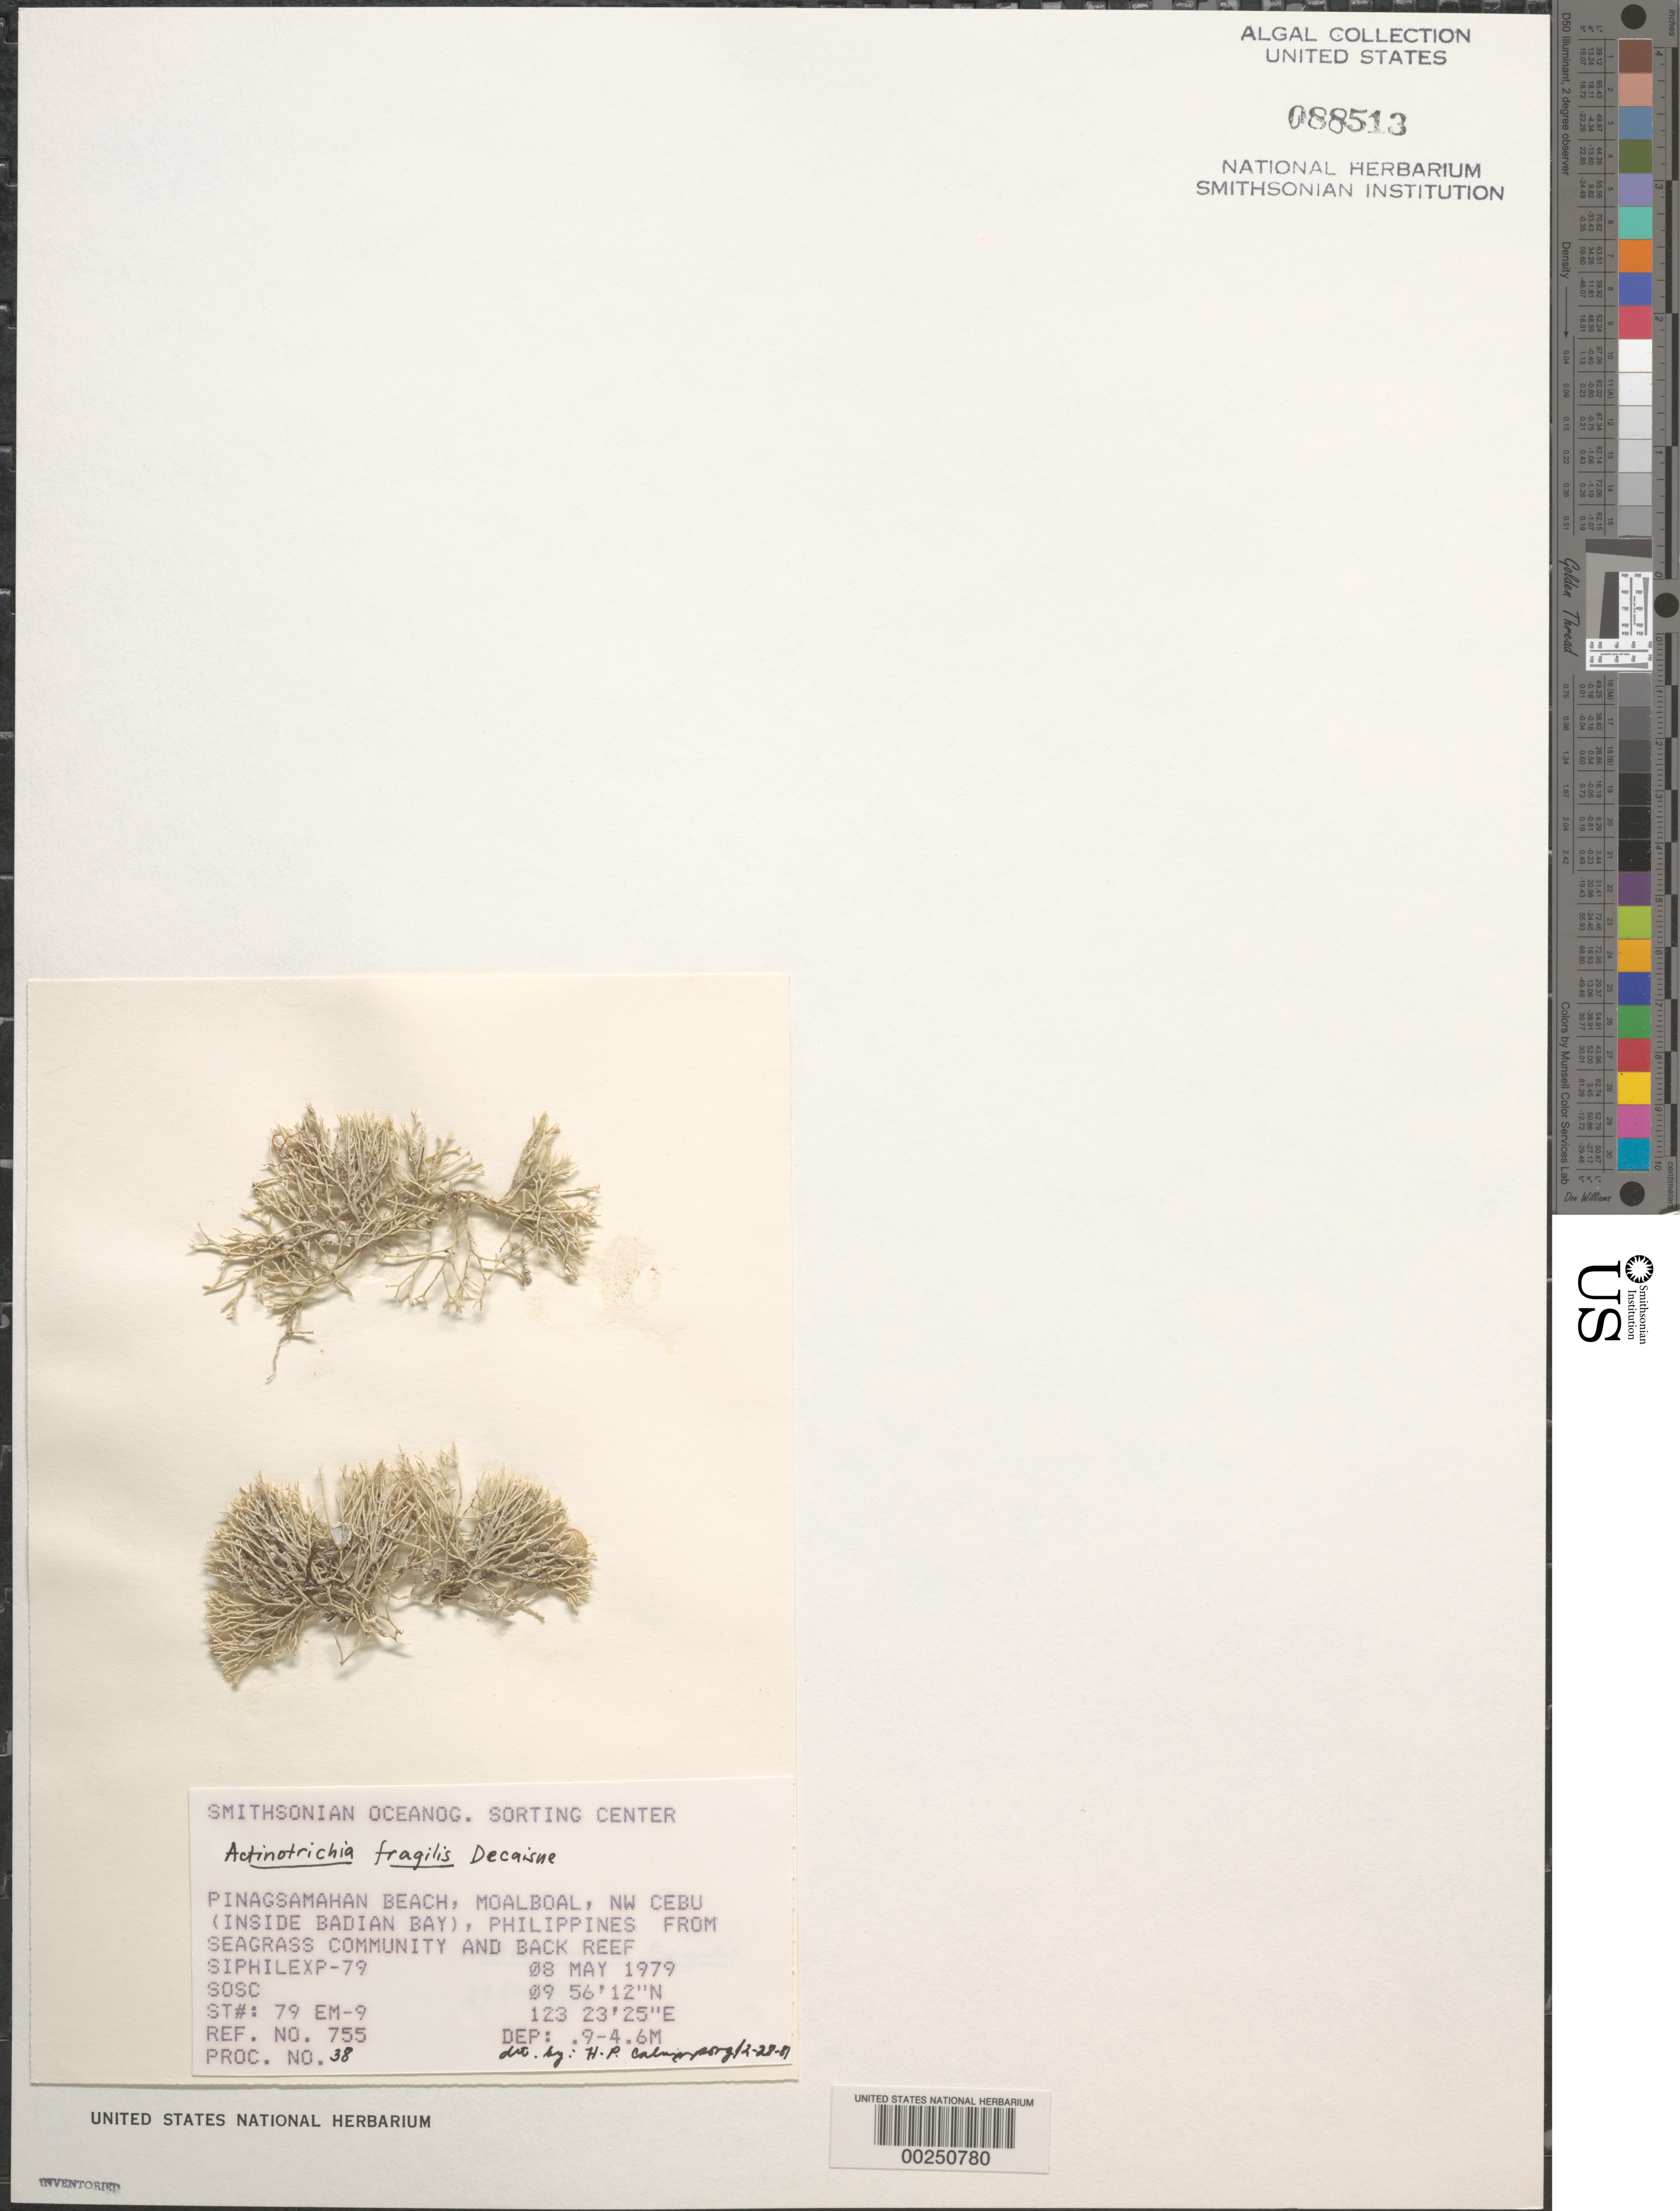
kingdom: Plantae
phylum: Rhodophyta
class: Florideophyceae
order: Nemaliales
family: Galaxauraceae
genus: Actinotrichia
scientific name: Actinotrichia fragilis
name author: (Forssk.) Børgesen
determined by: Calumpong, H. P.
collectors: SOSC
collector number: Station 79 Em-9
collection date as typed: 08 May 1979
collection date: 1979-05-08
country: Philippines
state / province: Central Visayas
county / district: Cebu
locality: Pinagsamahan beach, moalboal, cebu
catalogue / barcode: US 88513